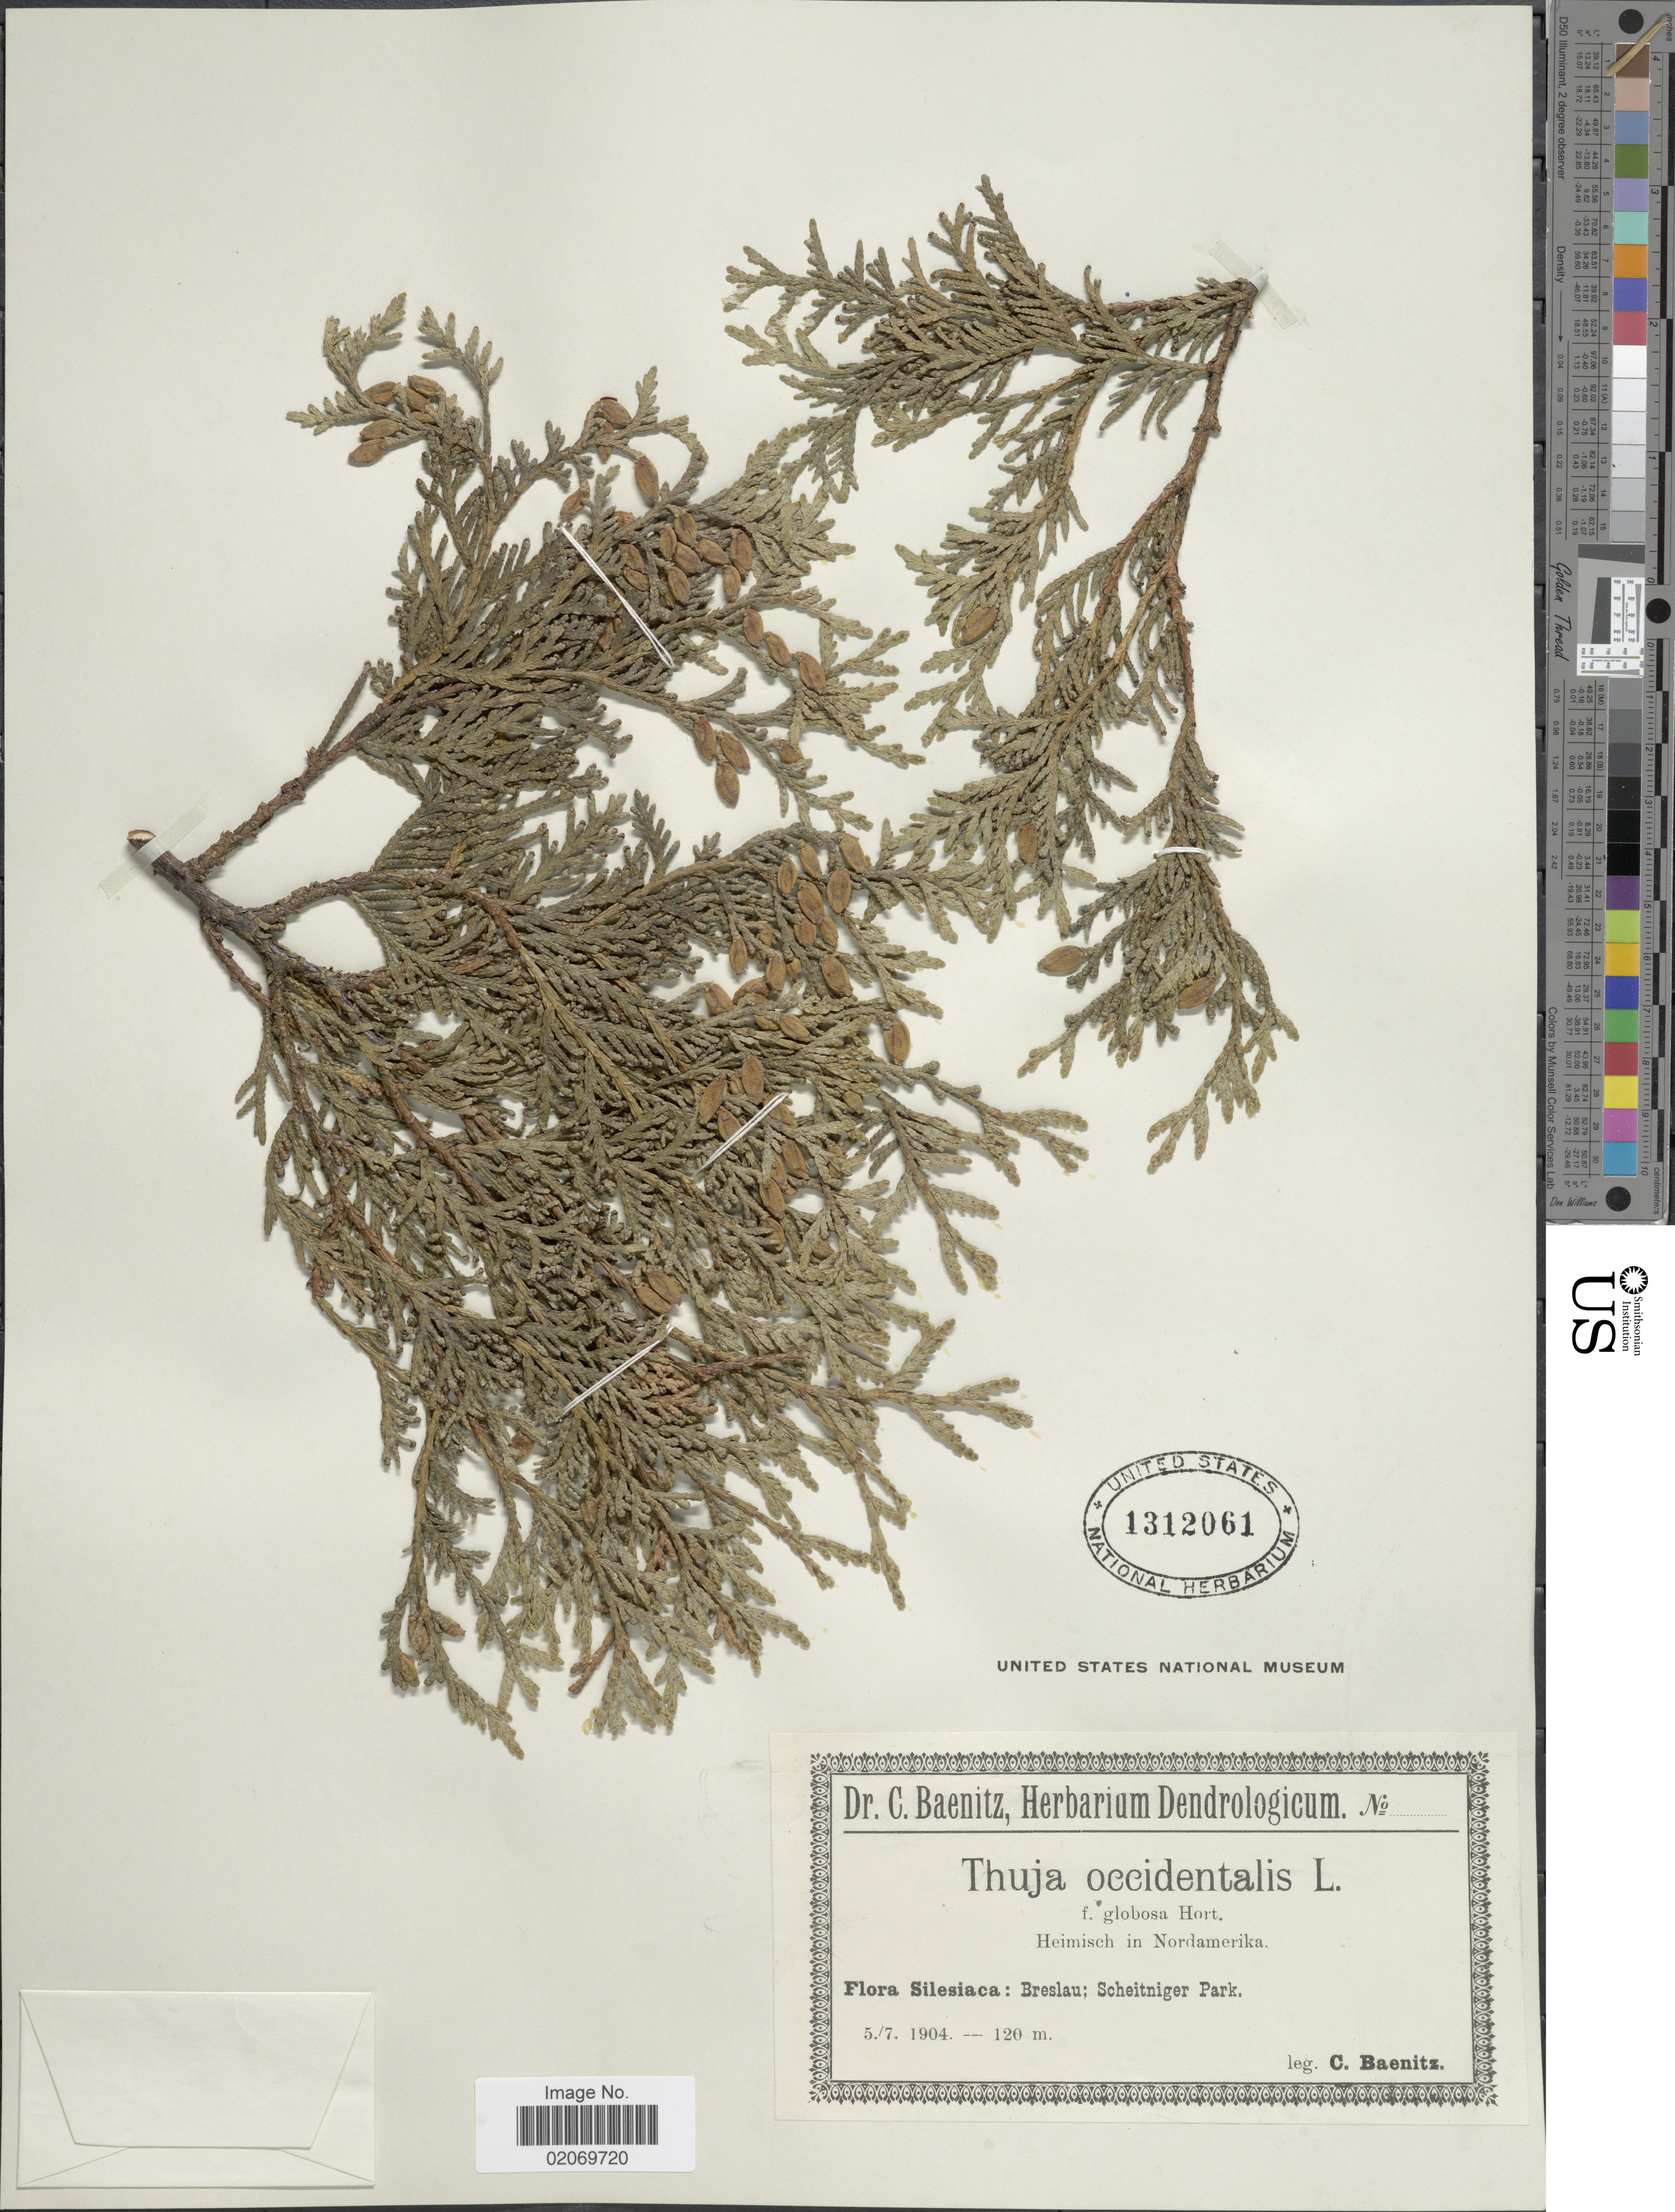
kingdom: Plantae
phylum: Tracheophyta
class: Pinopsida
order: Pinales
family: Cupressaceae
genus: Thuja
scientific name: Thuja occidentalis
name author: L.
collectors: C. G. Baenitz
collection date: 1904-07-05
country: Poland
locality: Silesiaca: Breslau; Scheitniger Park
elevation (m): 120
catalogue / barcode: US 1312061